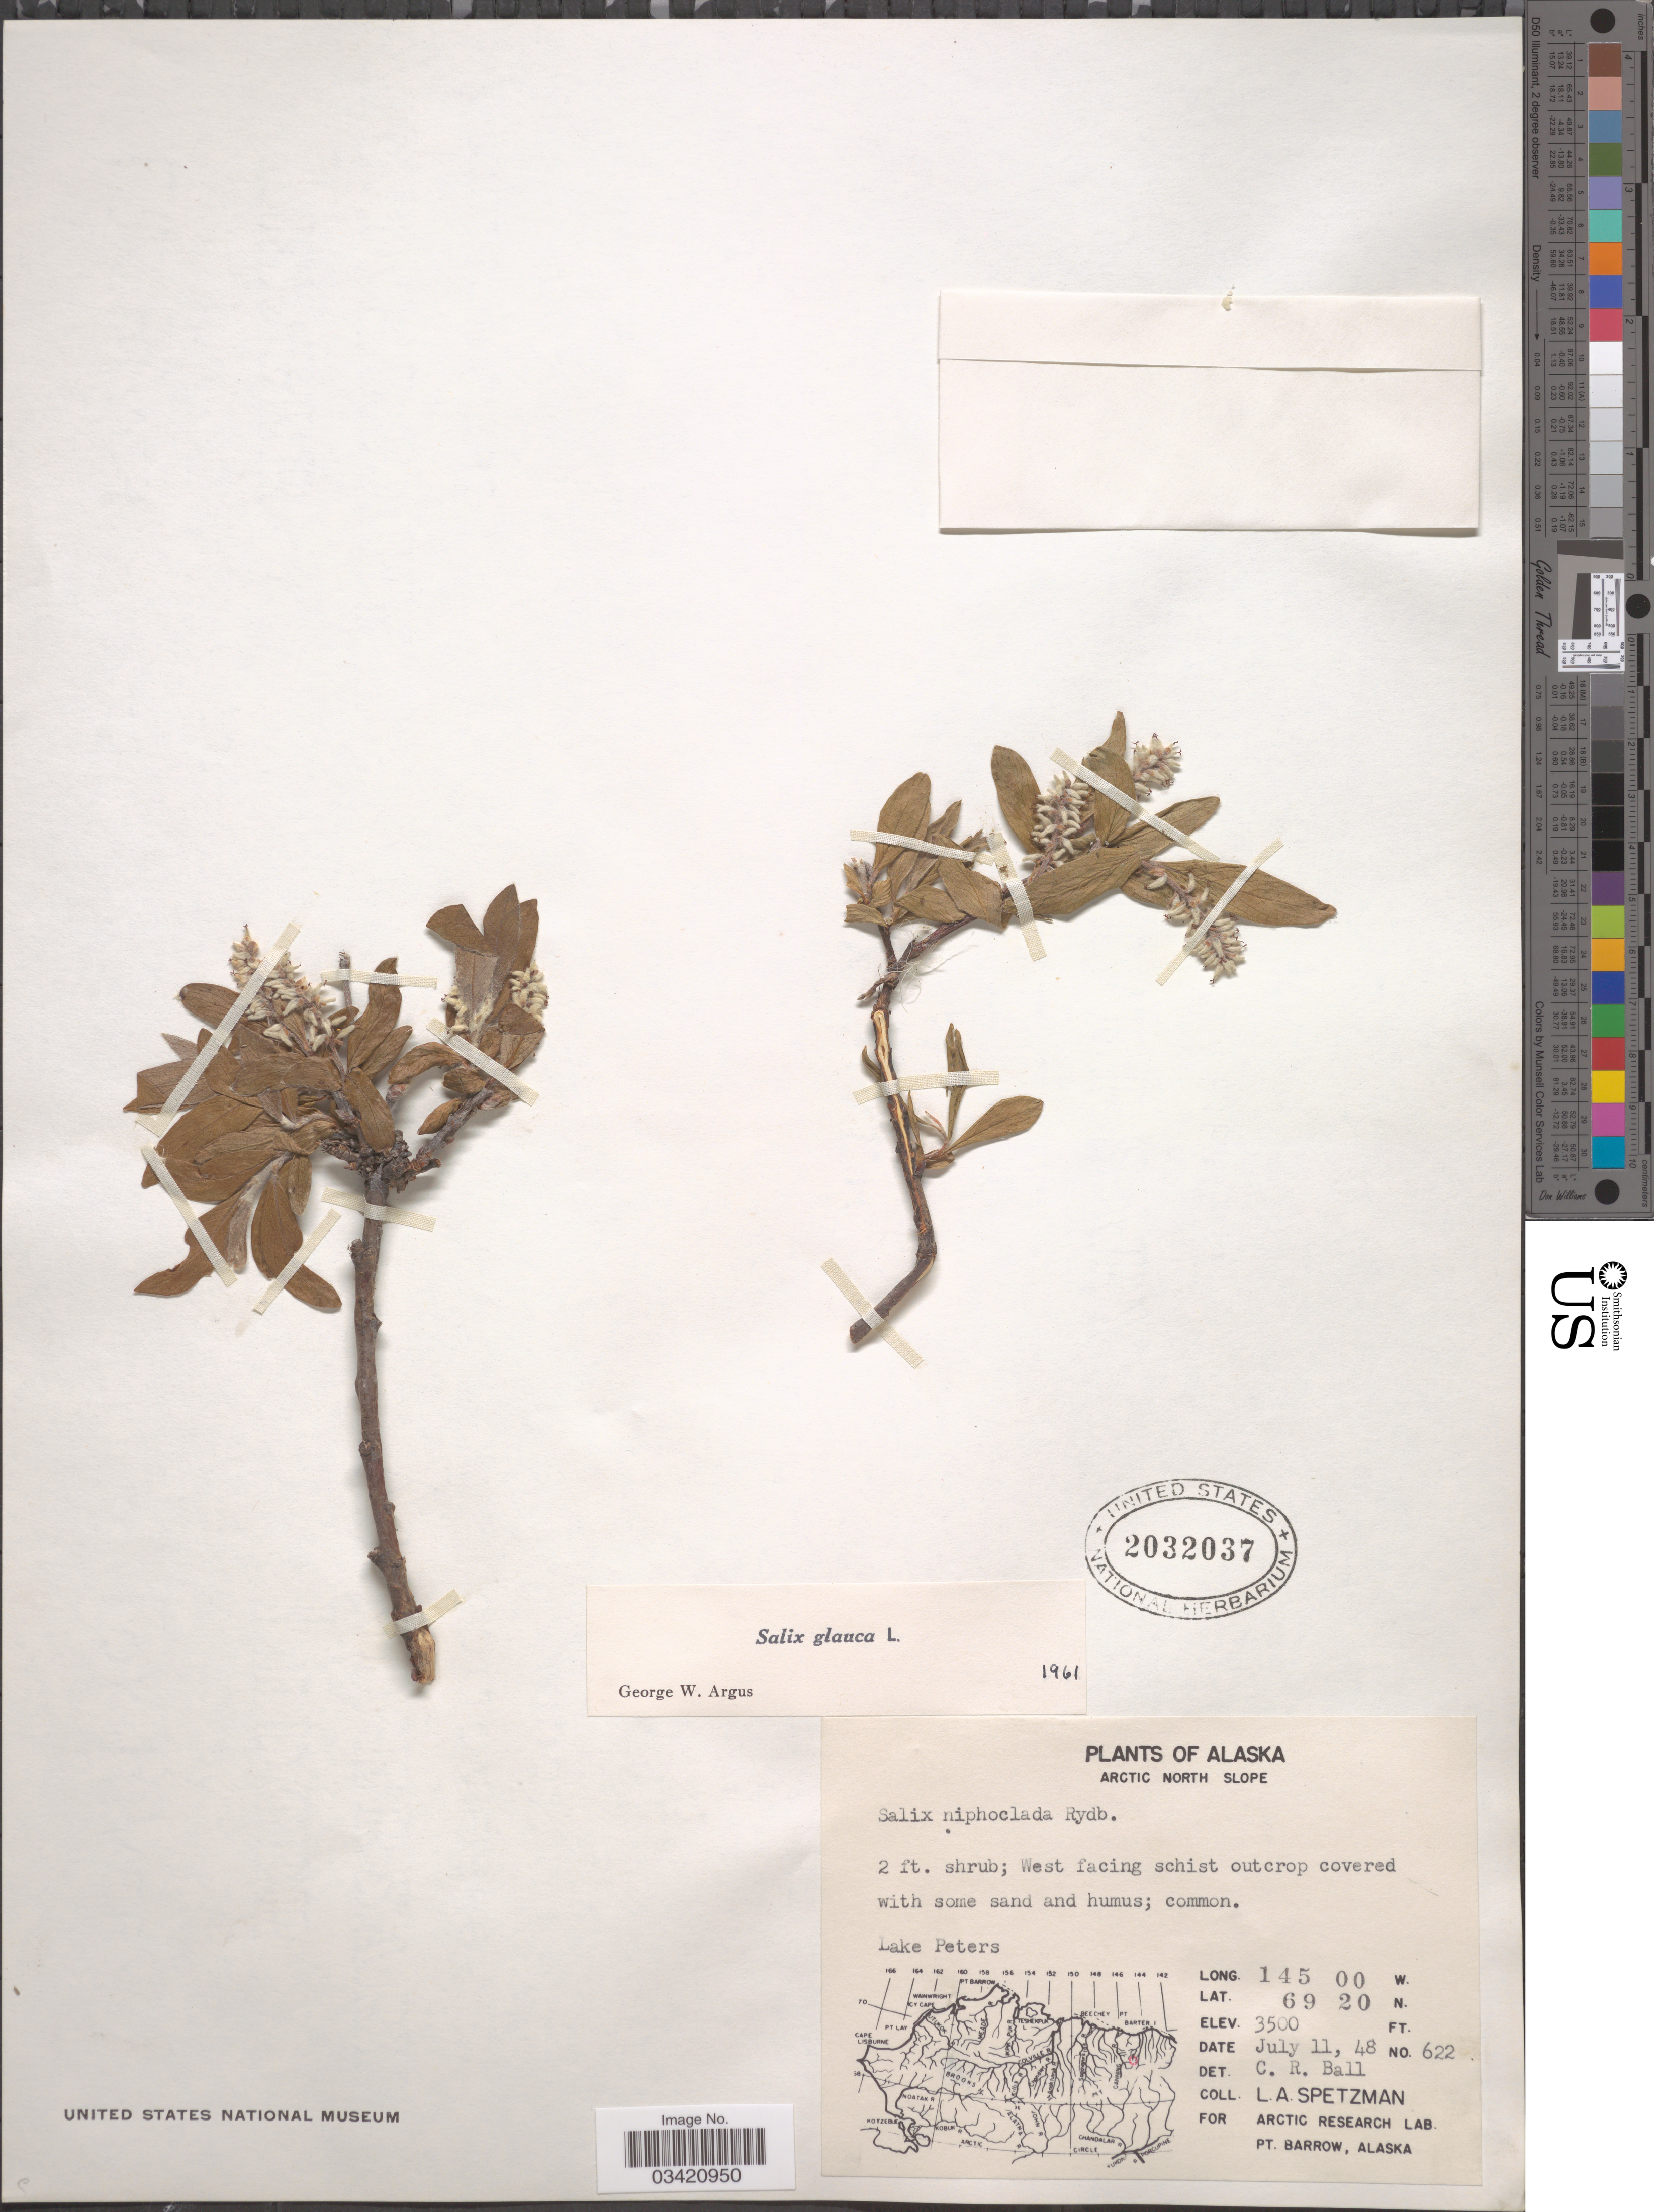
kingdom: Plantae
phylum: Tracheophyta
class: Magnoliopsida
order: Malpighiales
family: Salicaceae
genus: Salix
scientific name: Salix glauca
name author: L.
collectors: L. Spetzman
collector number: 622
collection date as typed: Transcribed d/m/y: 11/7/48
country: United States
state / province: Alaska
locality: Arctic North Slope. Lake Peters.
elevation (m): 1067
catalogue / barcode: US 2032037